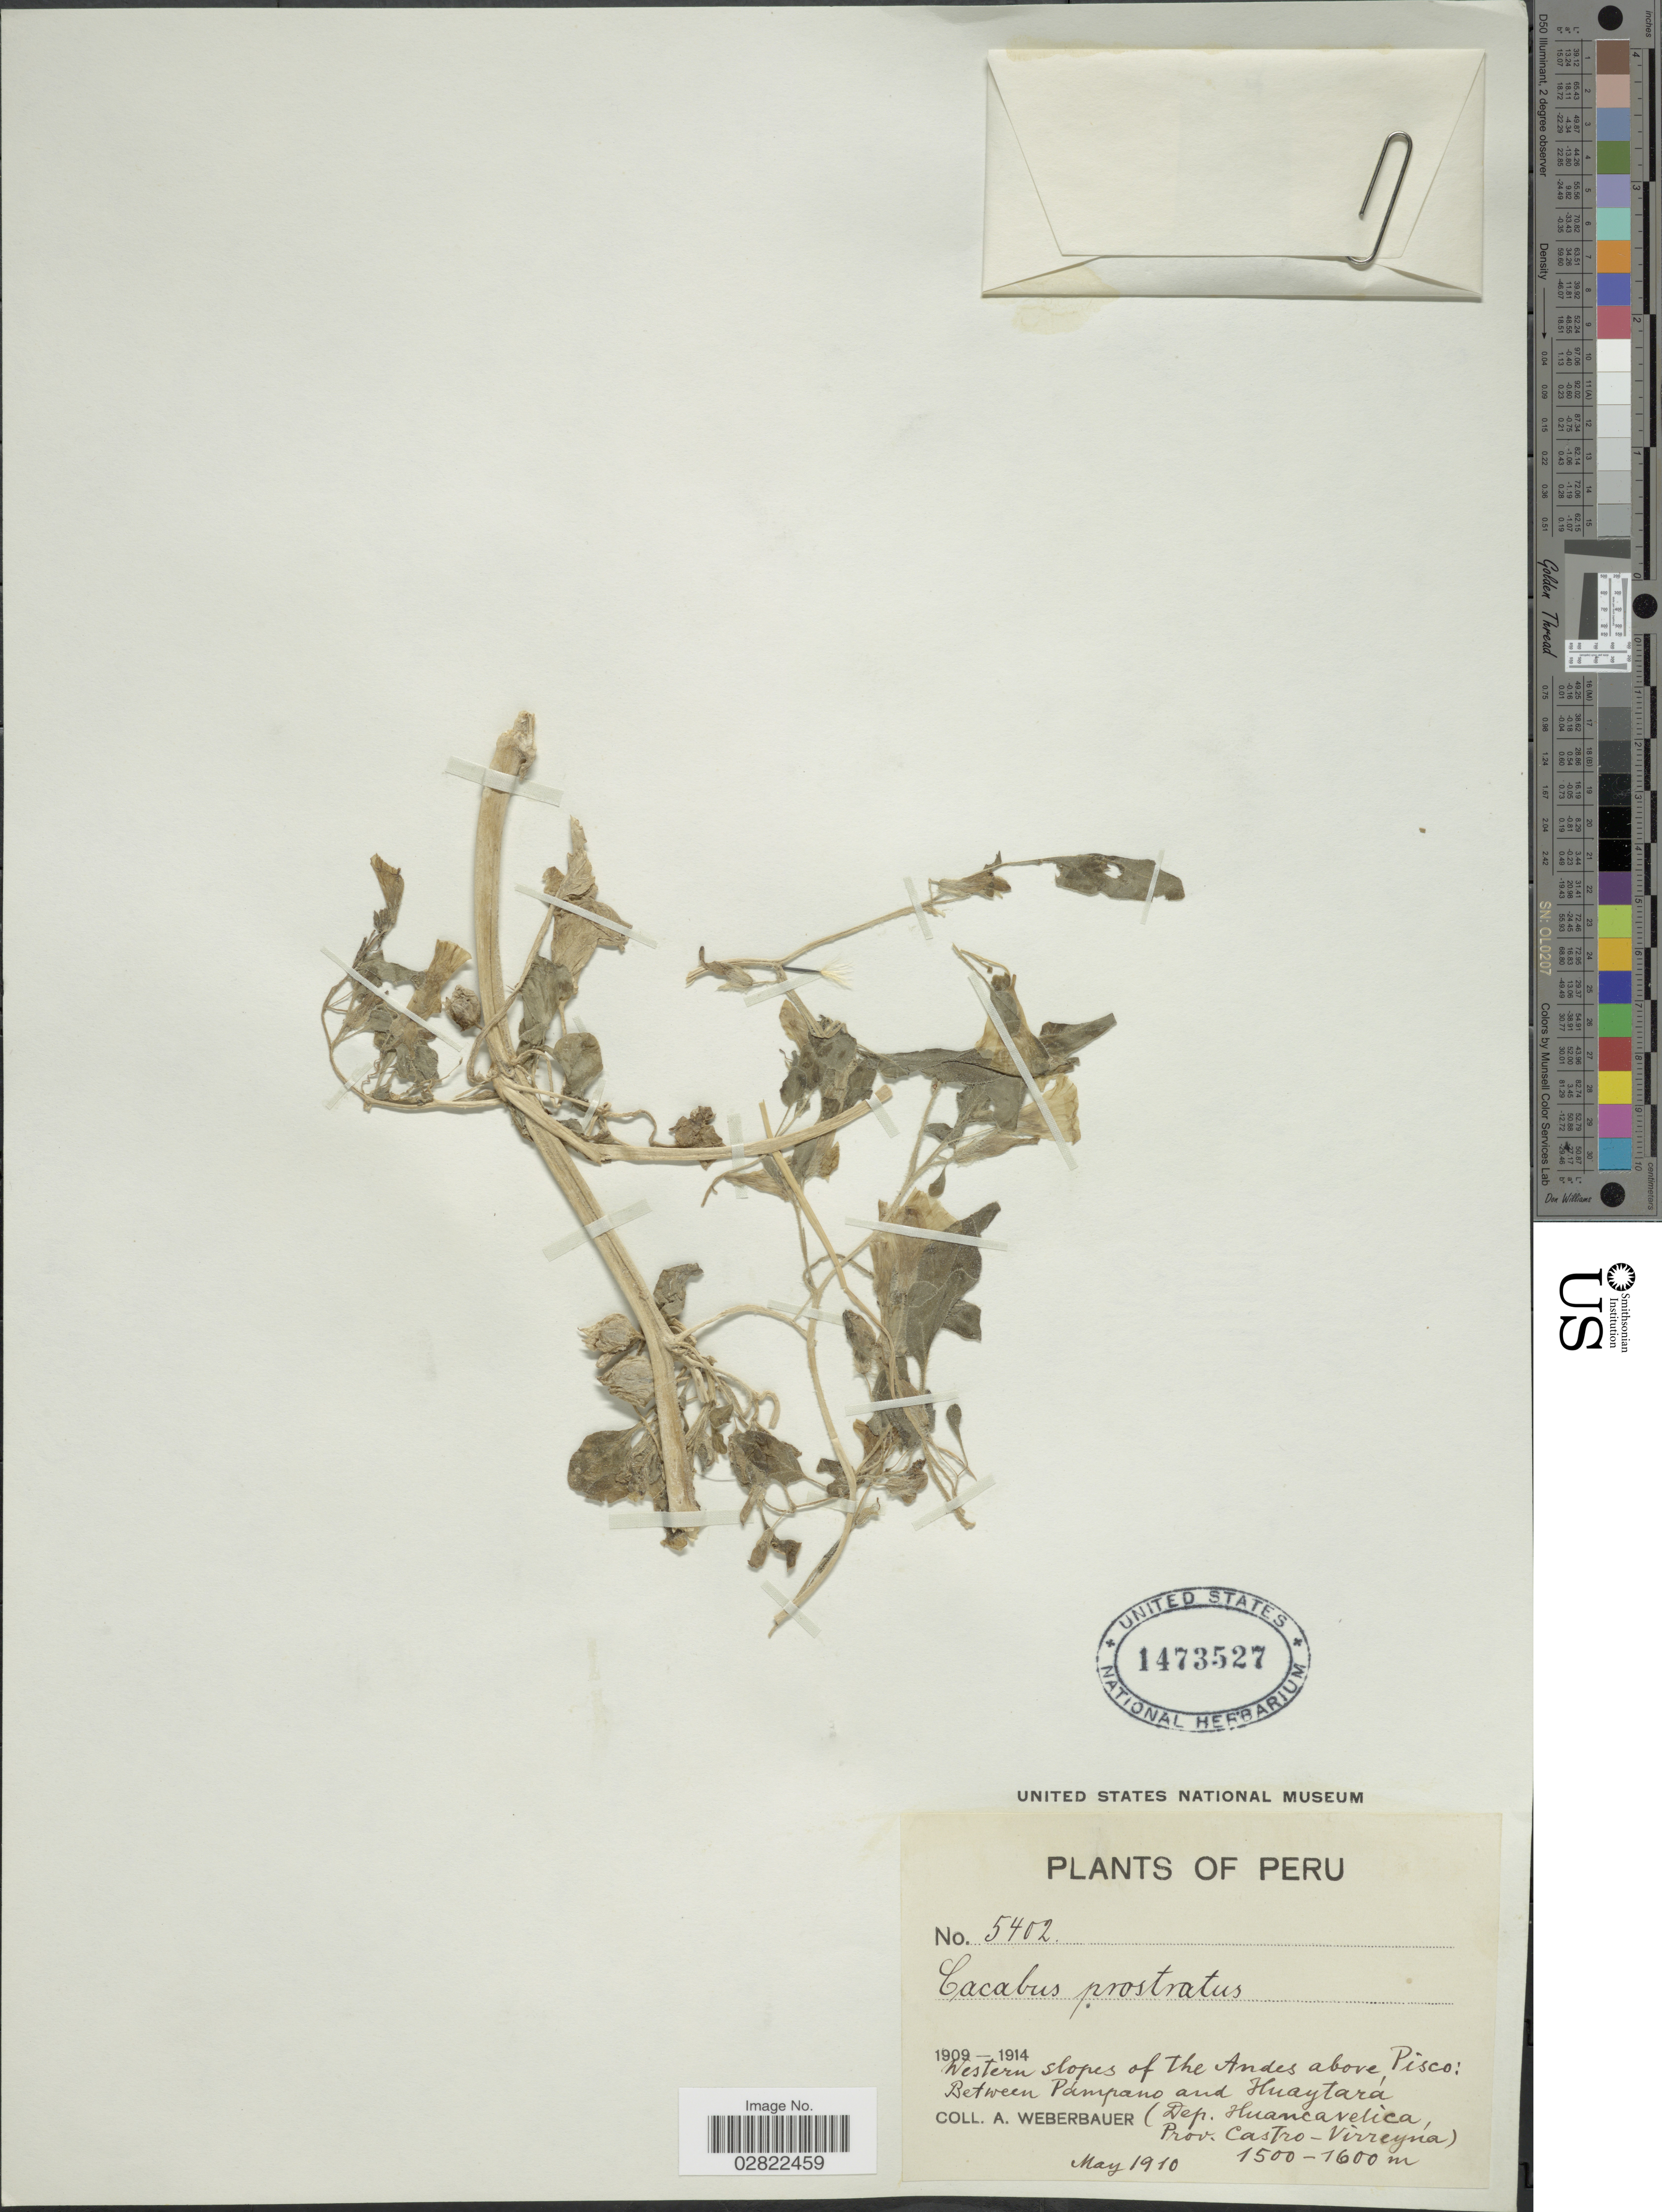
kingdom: Plantae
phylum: Tracheophyta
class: Magnoliopsida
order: Solanales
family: Solanaceae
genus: Exodeconus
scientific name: Exodeconus prostratus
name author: (L'Hér.) Raf.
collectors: A. Weberbauer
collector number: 5402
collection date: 1910-05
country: Peru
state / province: Huancavelica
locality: Western slopes of the Andes above, Pisco: Between Pámpano and Huaytará (Dep. Huancavelica, Prov. Castro-Virreyná).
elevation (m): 1500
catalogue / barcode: US 1473527